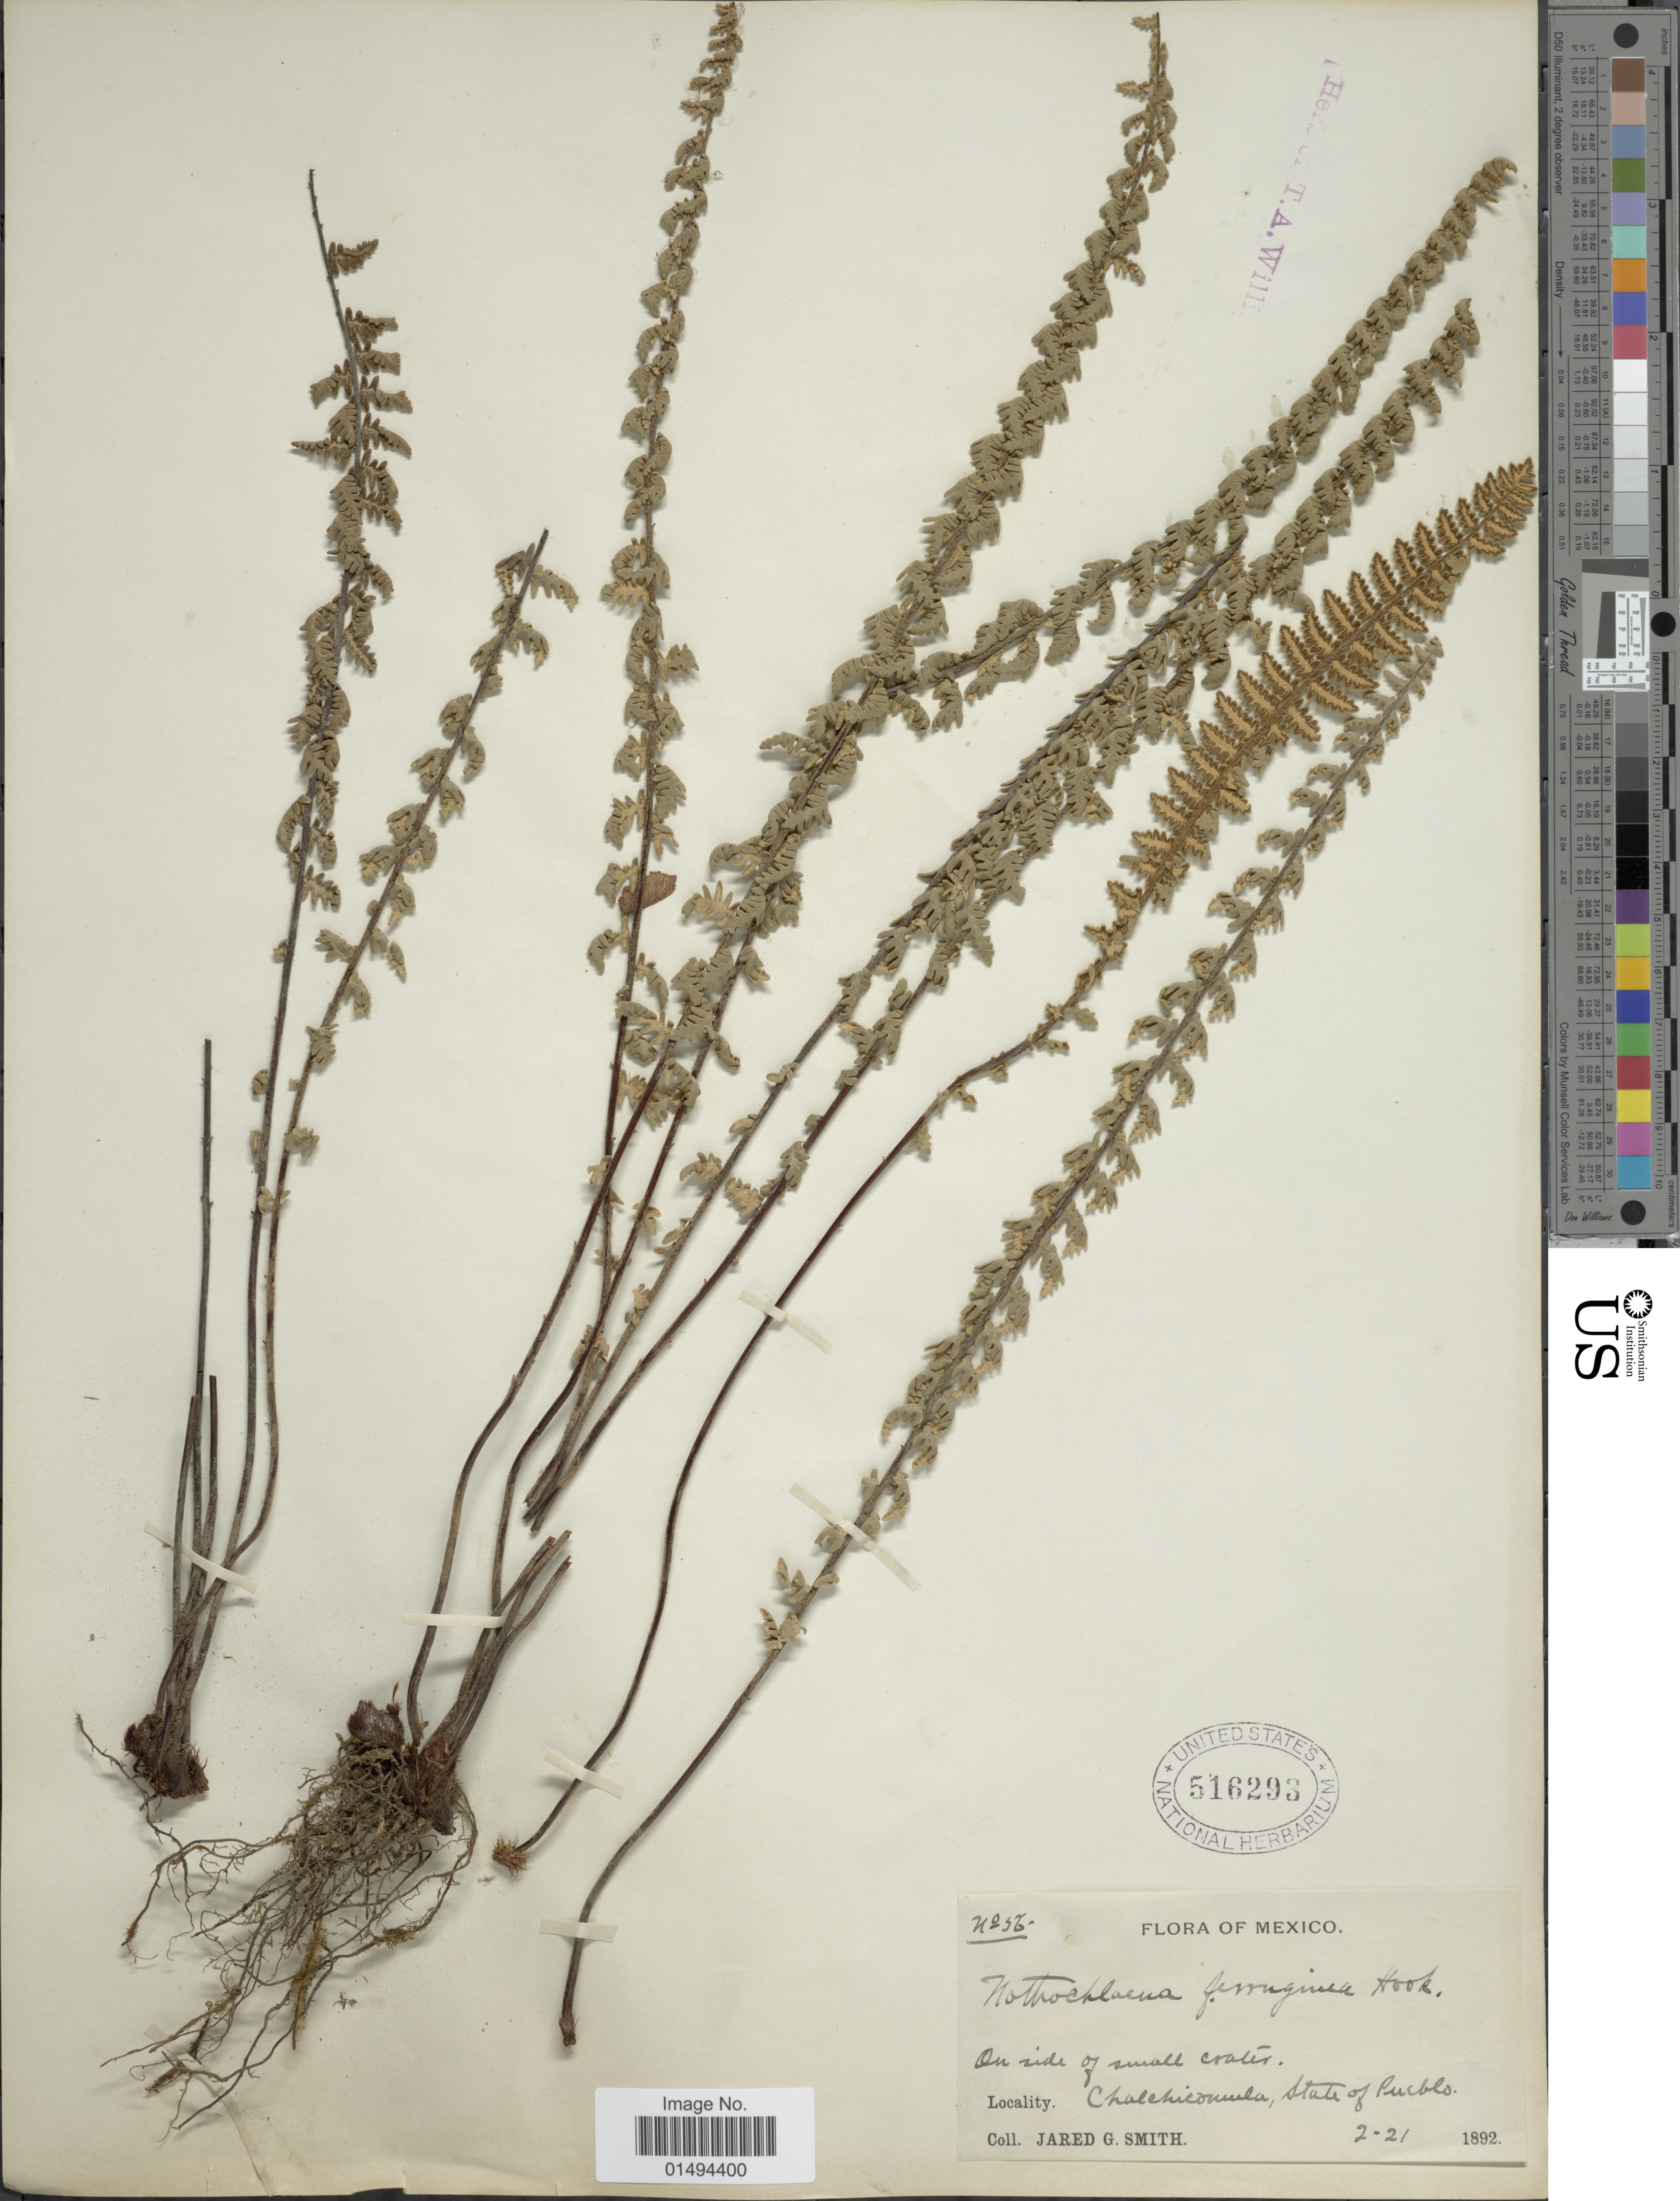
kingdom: Plantae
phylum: Tracheophyta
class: Polypodiopsida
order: Polypodiales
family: Pteridaceae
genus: Myriopteris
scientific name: Myriopteris aurea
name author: (Poir.) Grusz & Windham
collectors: J. G. Smith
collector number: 56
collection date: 1892-02-21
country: Mexico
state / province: Puebla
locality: Chalchicomula, on side of small crates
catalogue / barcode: US 516293